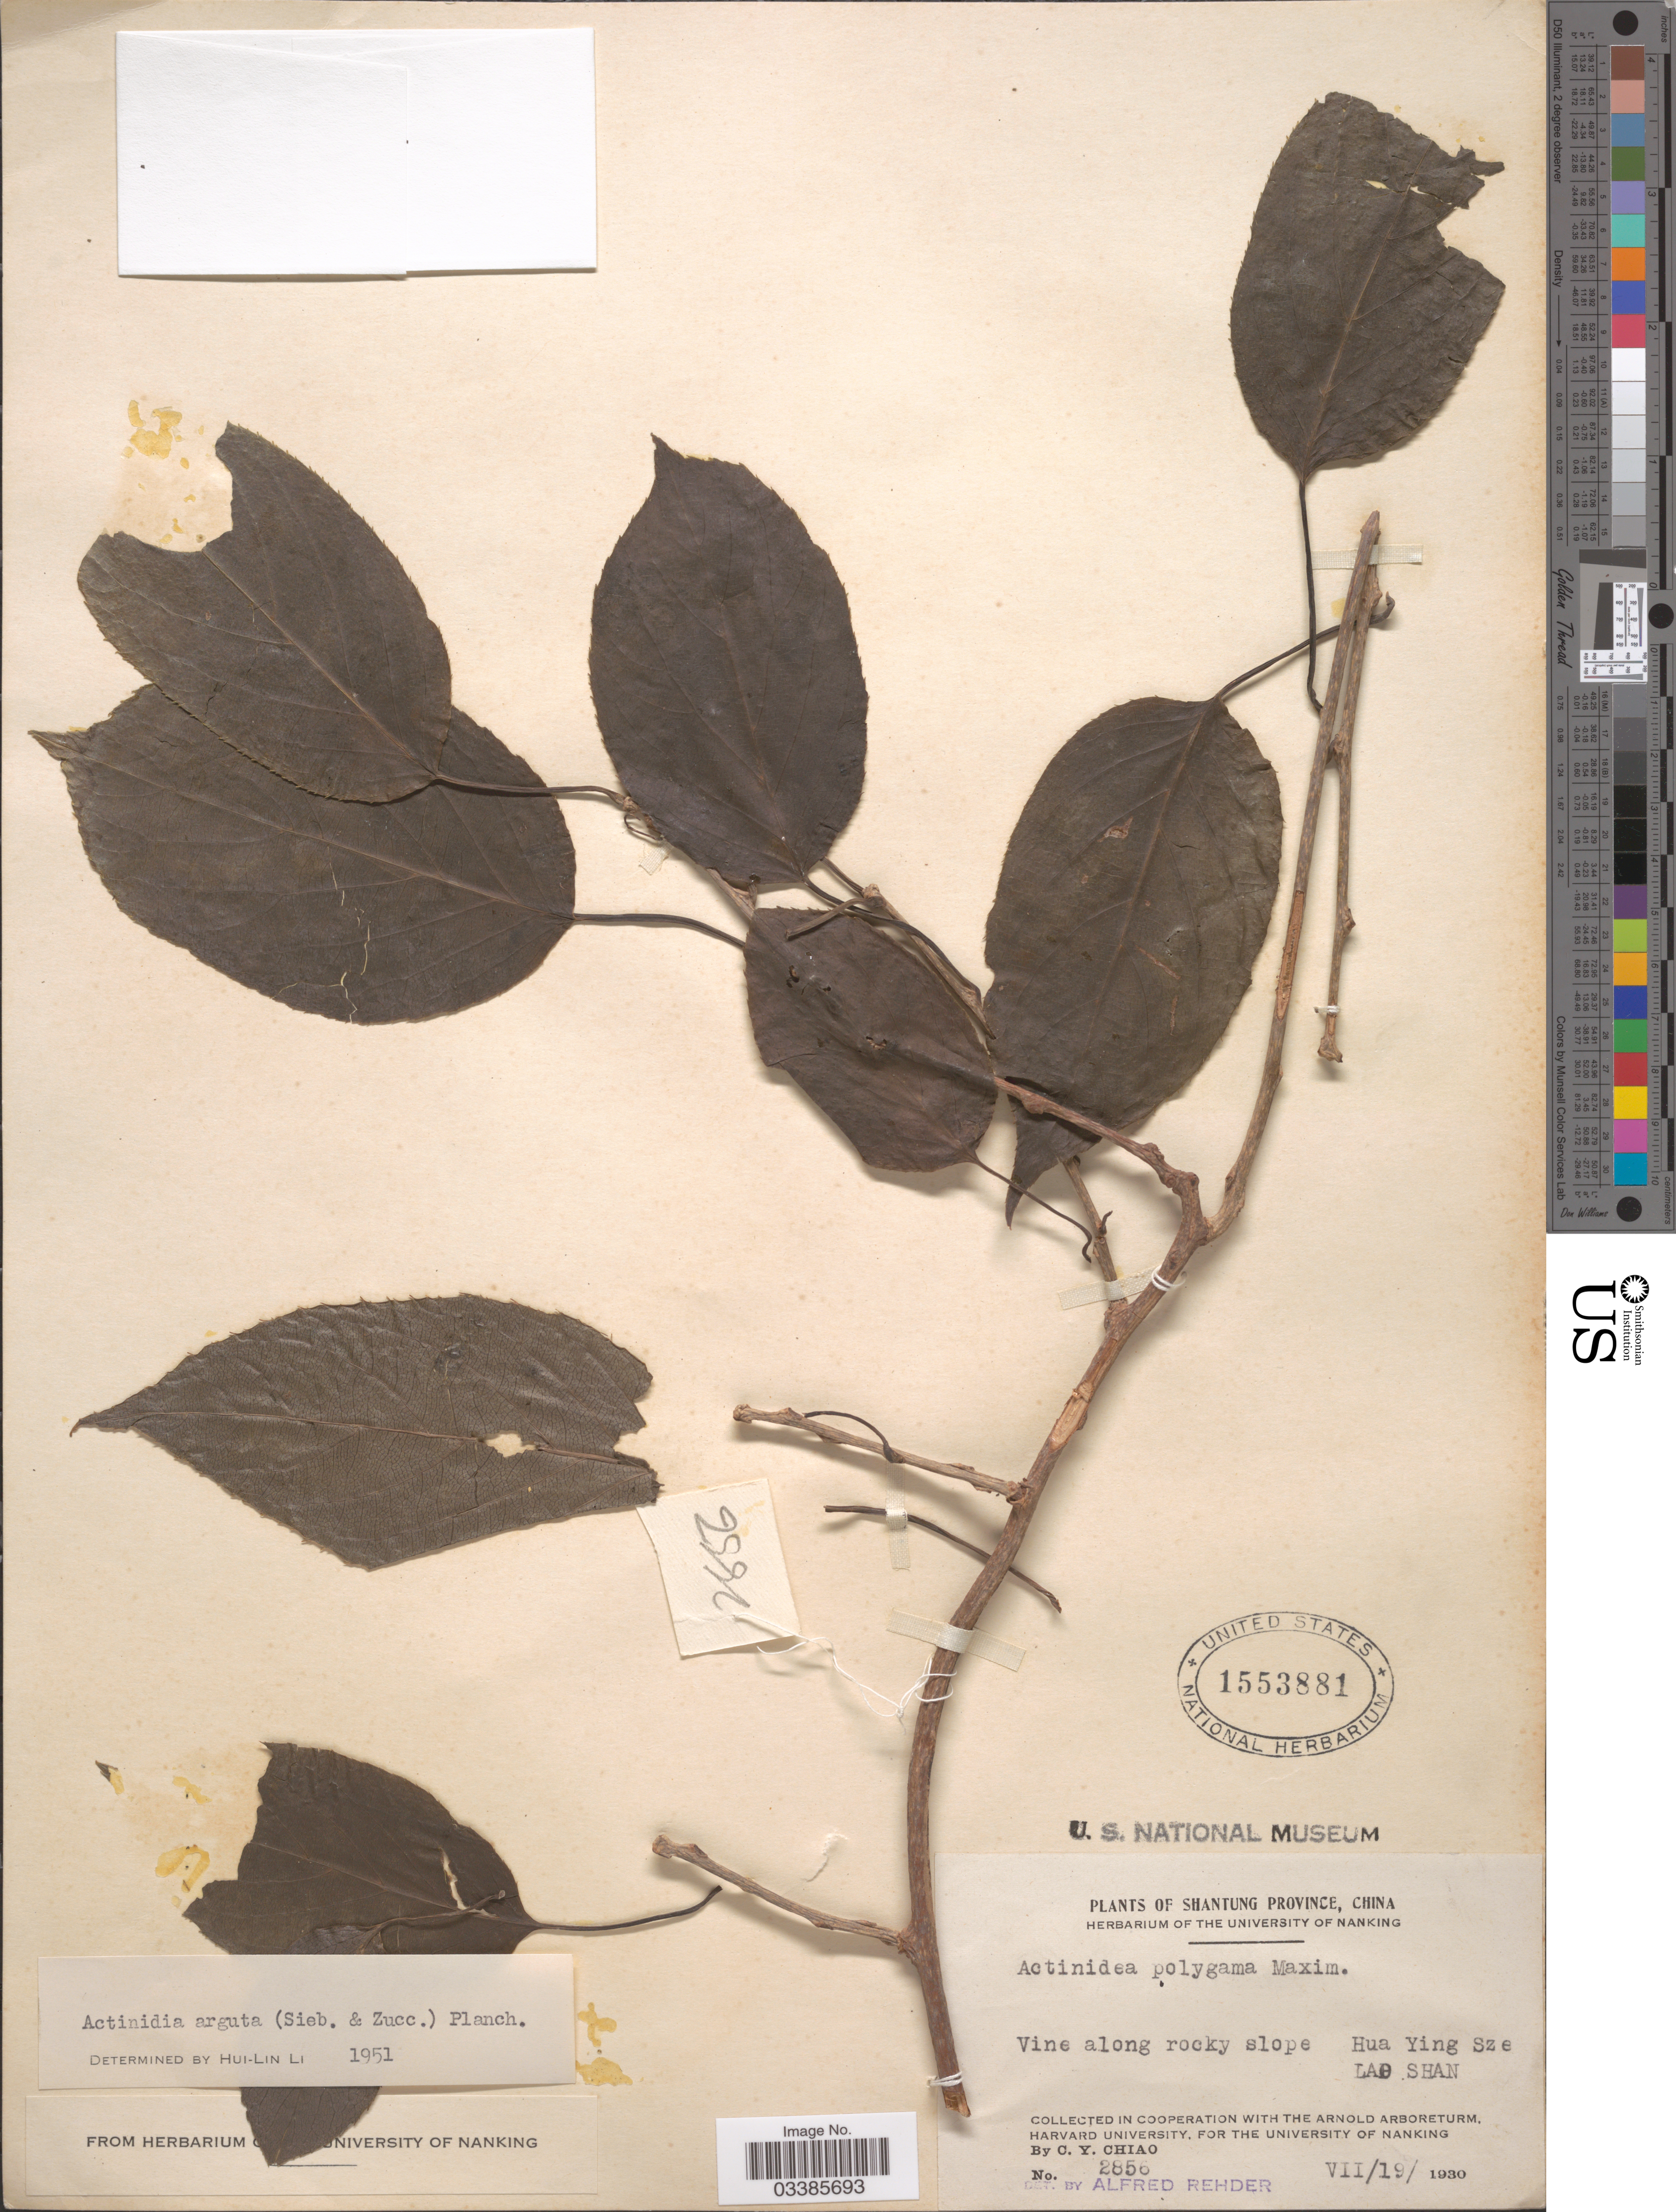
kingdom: Plantae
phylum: Tracheophyta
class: Magnoliopsida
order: Ericales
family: Actinidiaceae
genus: Actinidia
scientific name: Actinidia arguta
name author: (Siebold & Zucc.) Planch. ex Miq.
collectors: C. Y. Chiao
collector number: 2856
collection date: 1930-07-19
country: China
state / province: Shandong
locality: Shantung Province. Along rocky slope Hua Ying Sze. Lao Shan.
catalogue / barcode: US 1553881